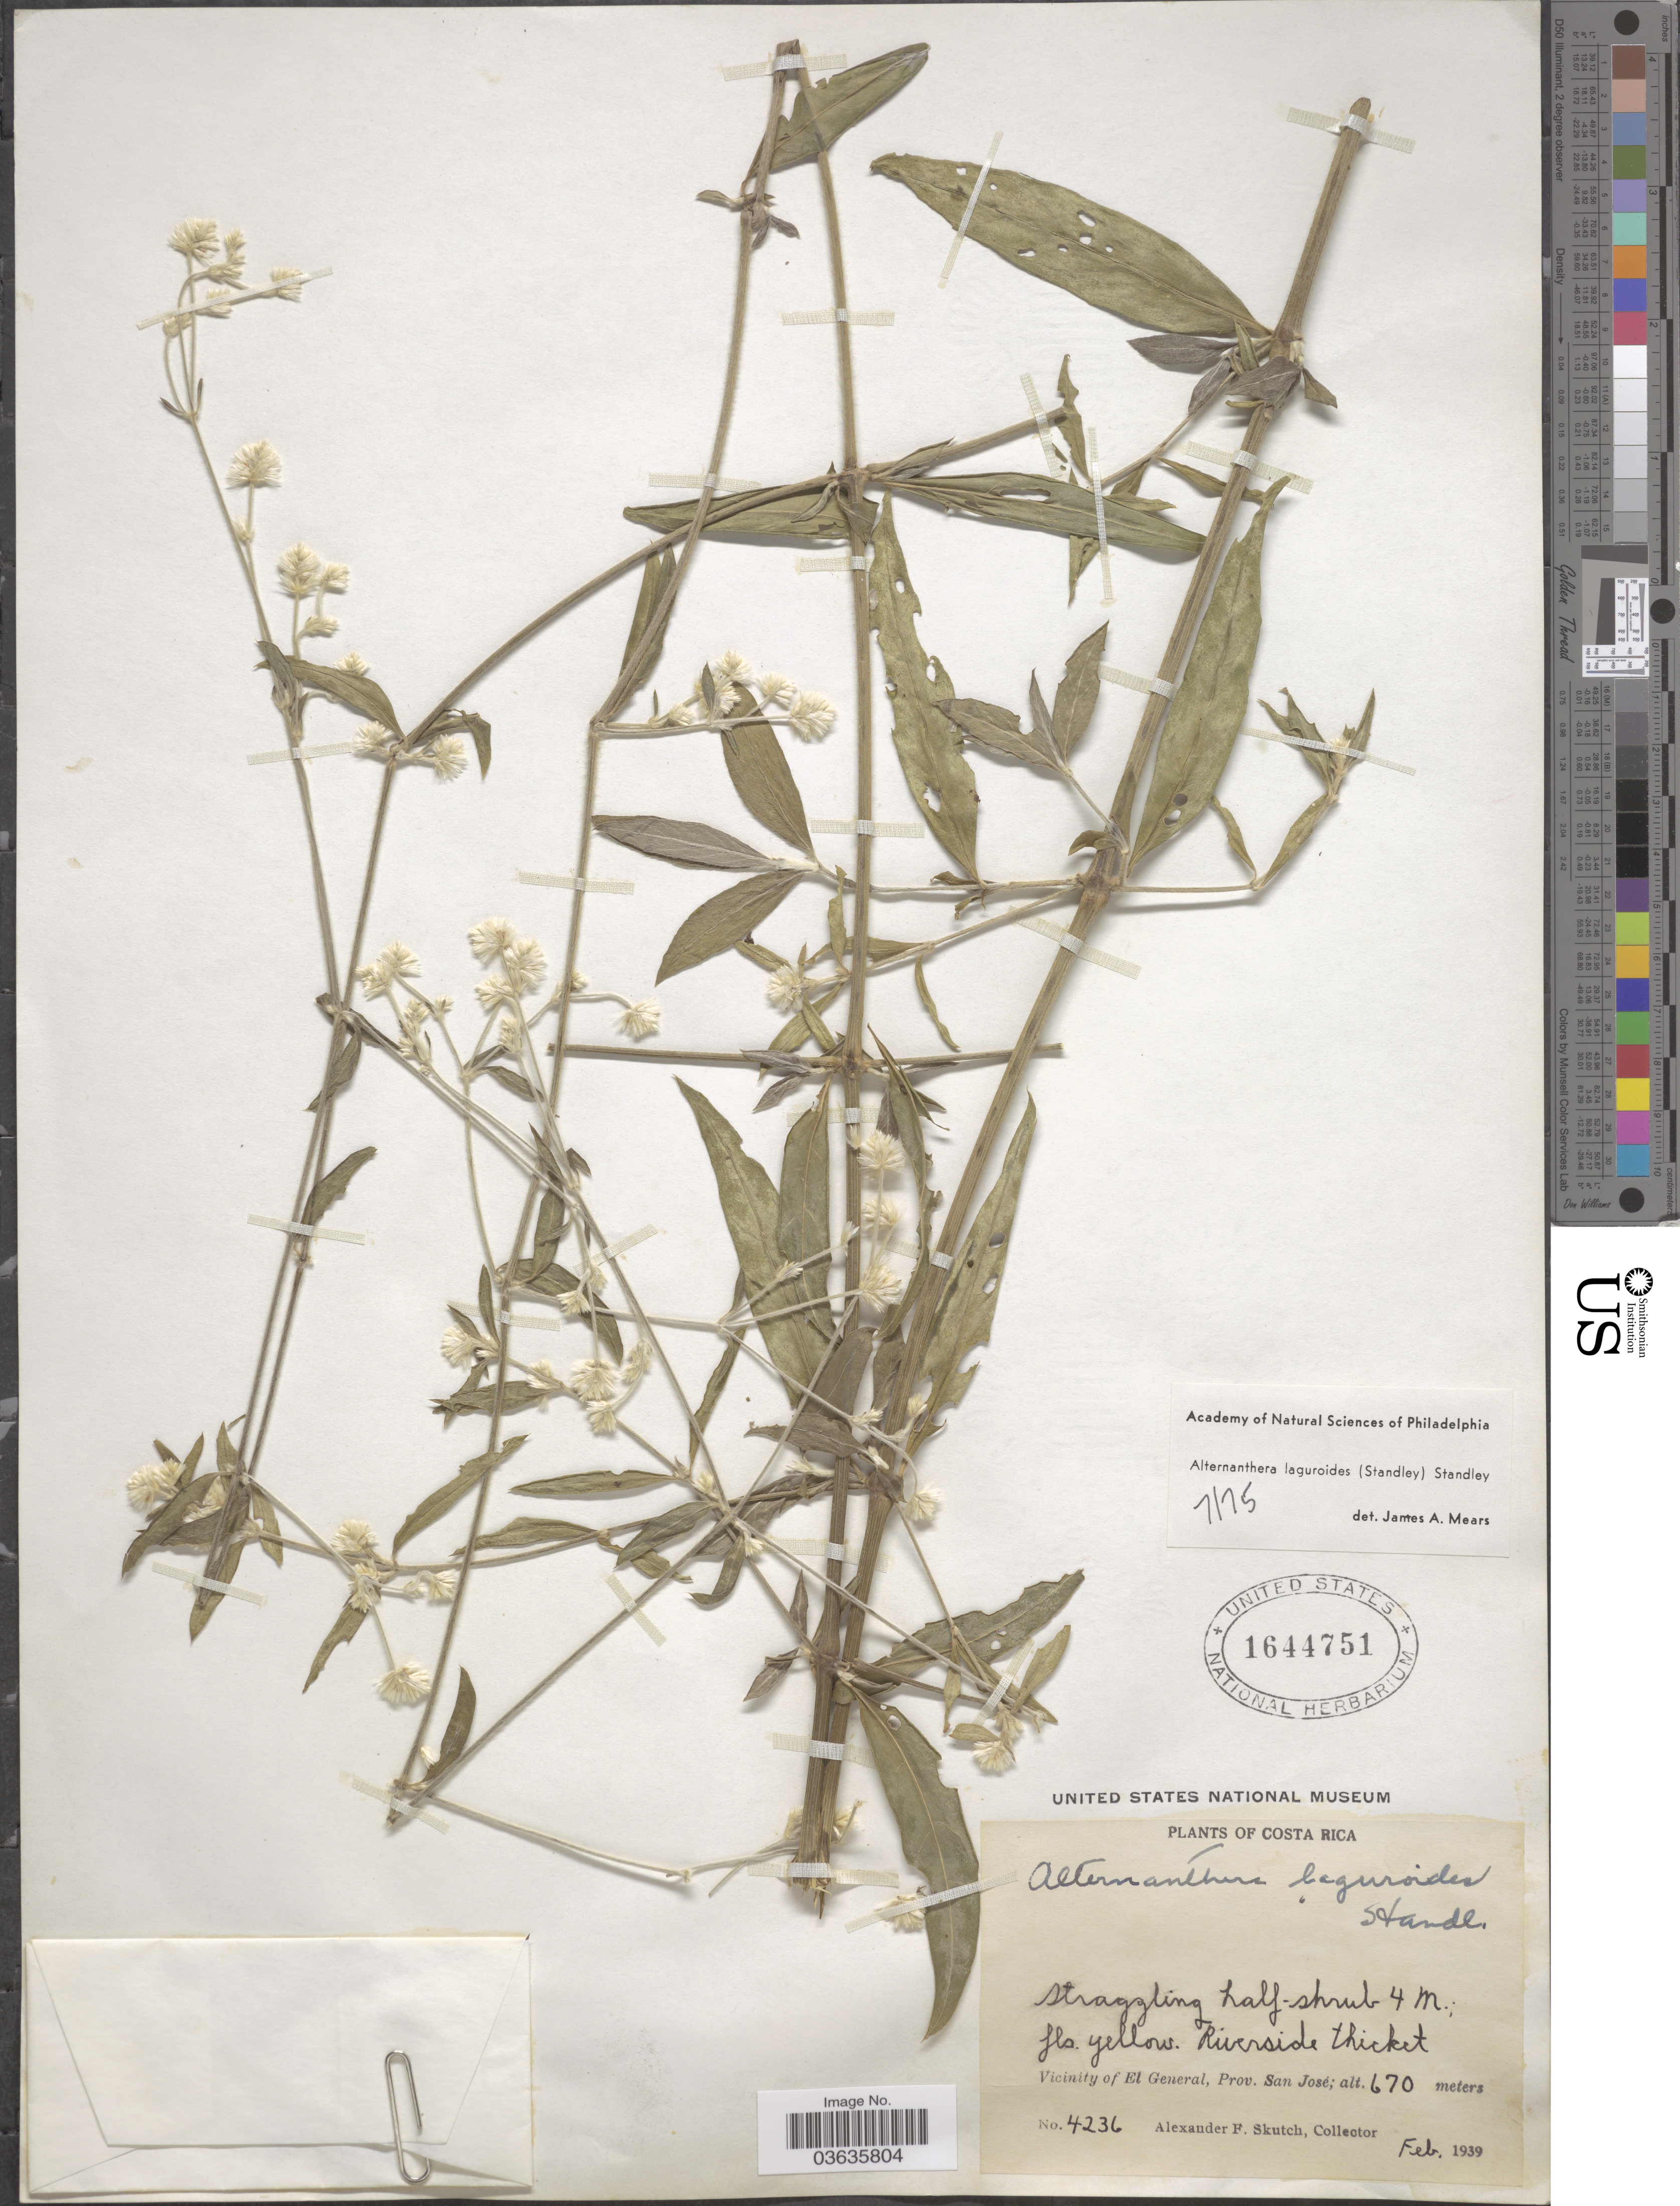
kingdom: Plantae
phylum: Tracheophyta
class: Magnoliopsida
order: Caryophyllales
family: Amaranthaceae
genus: Alternanthera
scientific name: Alternanthera laguroides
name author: (Standl.) Standl.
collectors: A. F. Skutch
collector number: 4236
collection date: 1939-02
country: Costa Rica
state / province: San José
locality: Vicinity of El General.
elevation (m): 670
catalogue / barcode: US 1644751